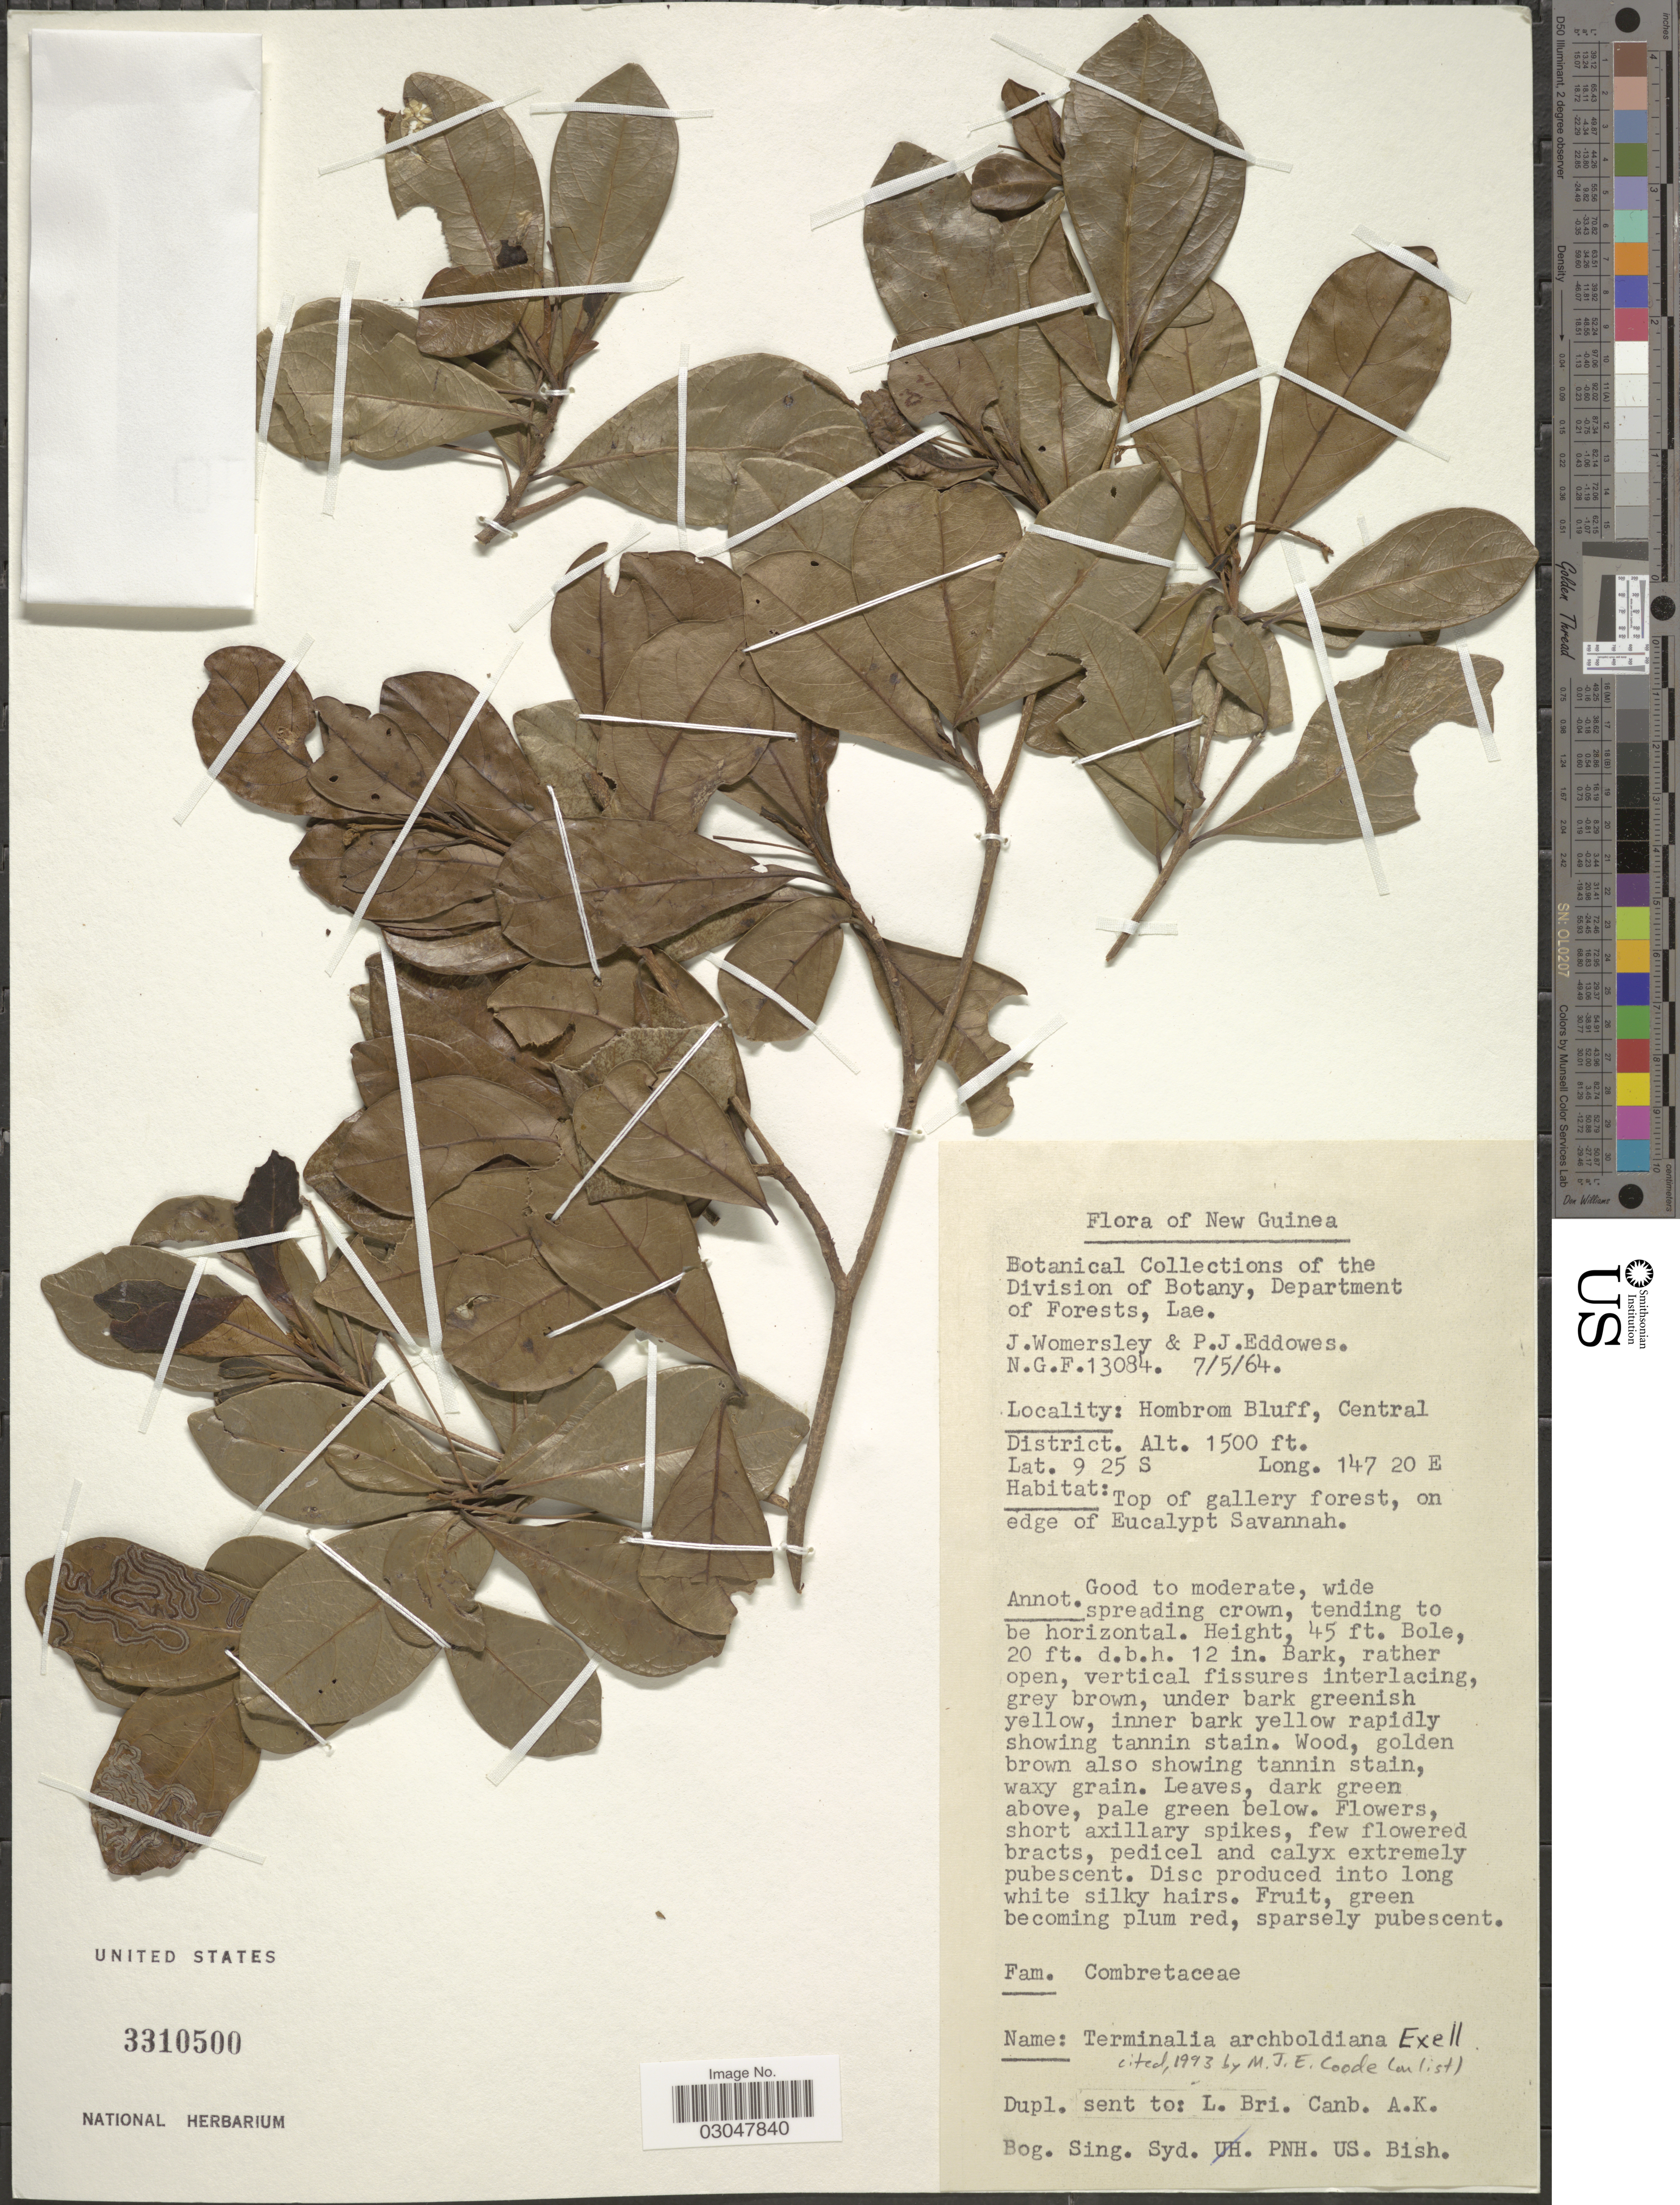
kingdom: Plantae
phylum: Tracheophyta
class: Magnoliopsida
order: Myrtales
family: Combretaceae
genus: Terminalia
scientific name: Terminalia archboldiana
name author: Exell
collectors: J. S. Womersley & P.J. Eddowes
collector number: N.G.F.13084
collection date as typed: Transcribed d/m/y: 7/5/64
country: Papua New Guinea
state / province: Central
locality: New Guinea. Hombrom Bluff, Central District.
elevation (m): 457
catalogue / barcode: US 3310500